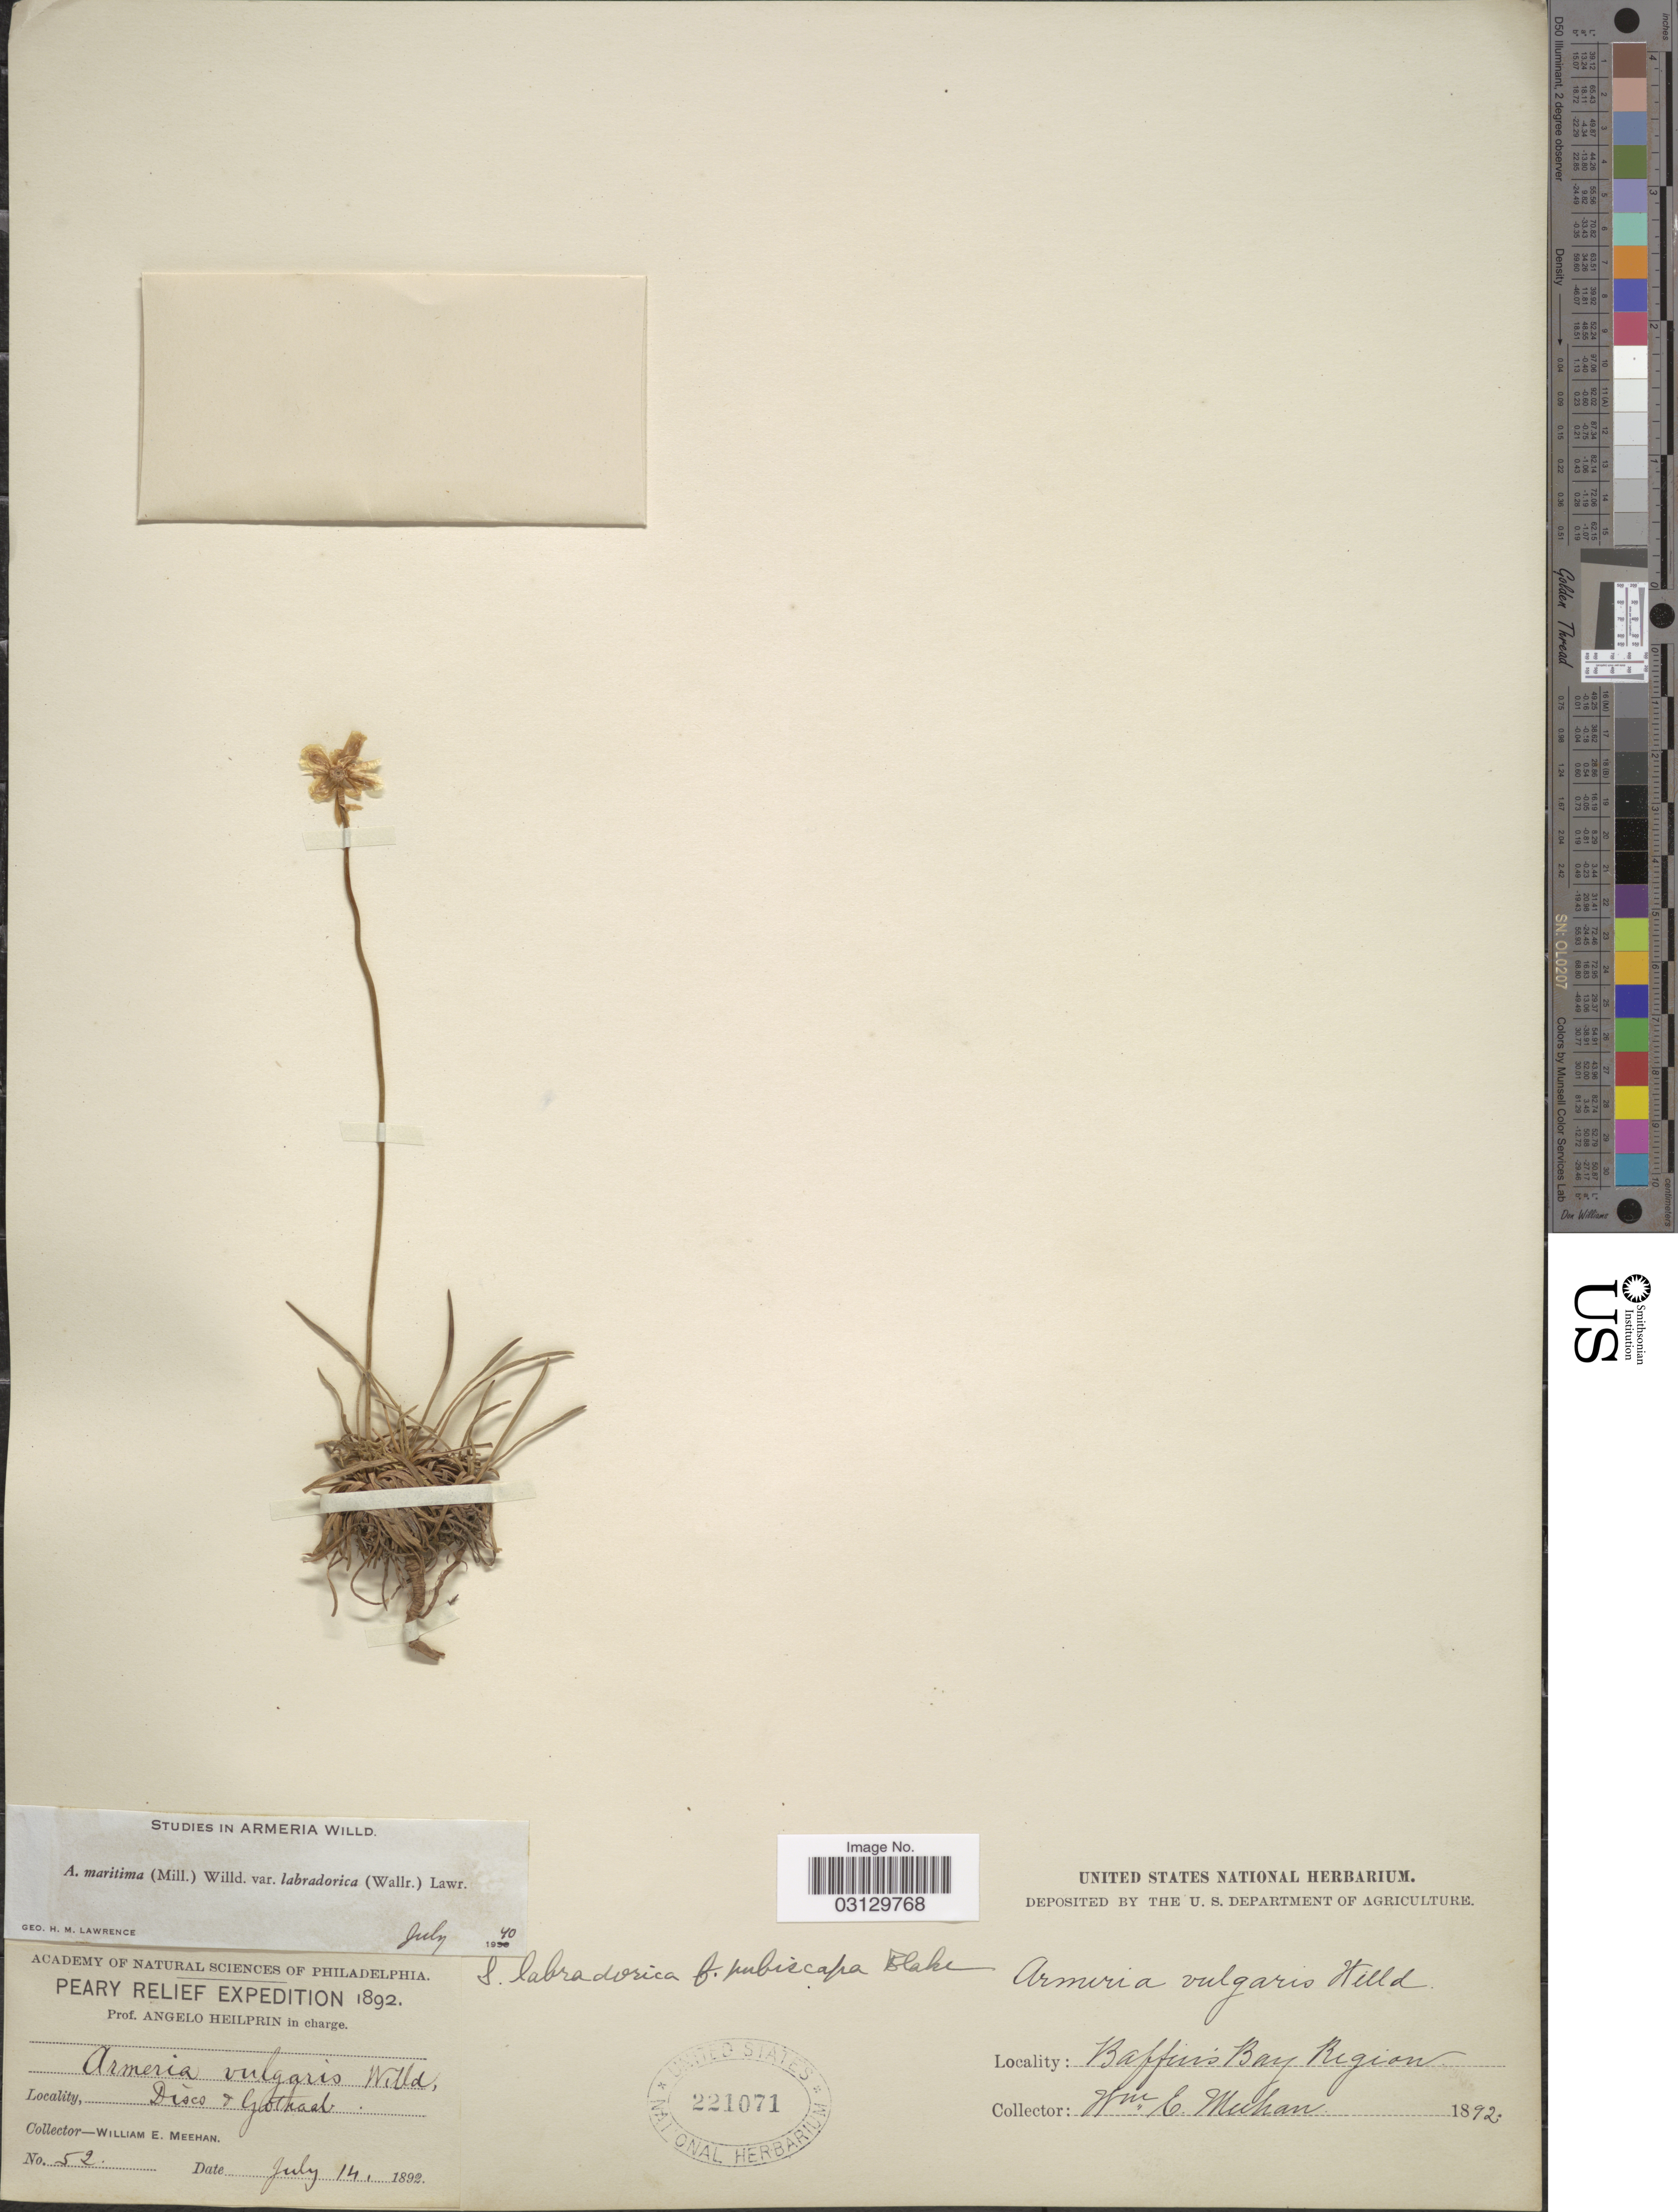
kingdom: Plantae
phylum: Tracheophyta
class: Magnoliopsida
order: Caryophyllales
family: Plumbaginaceae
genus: Armeria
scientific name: Armeria maritima subsp. sibirica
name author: (Turcz. ex Boiss.) Nyman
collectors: W. Meehan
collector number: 52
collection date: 1892-07-14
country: Greenland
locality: Baffin's Bay Region. Disco & Gothaab.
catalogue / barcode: US 221071